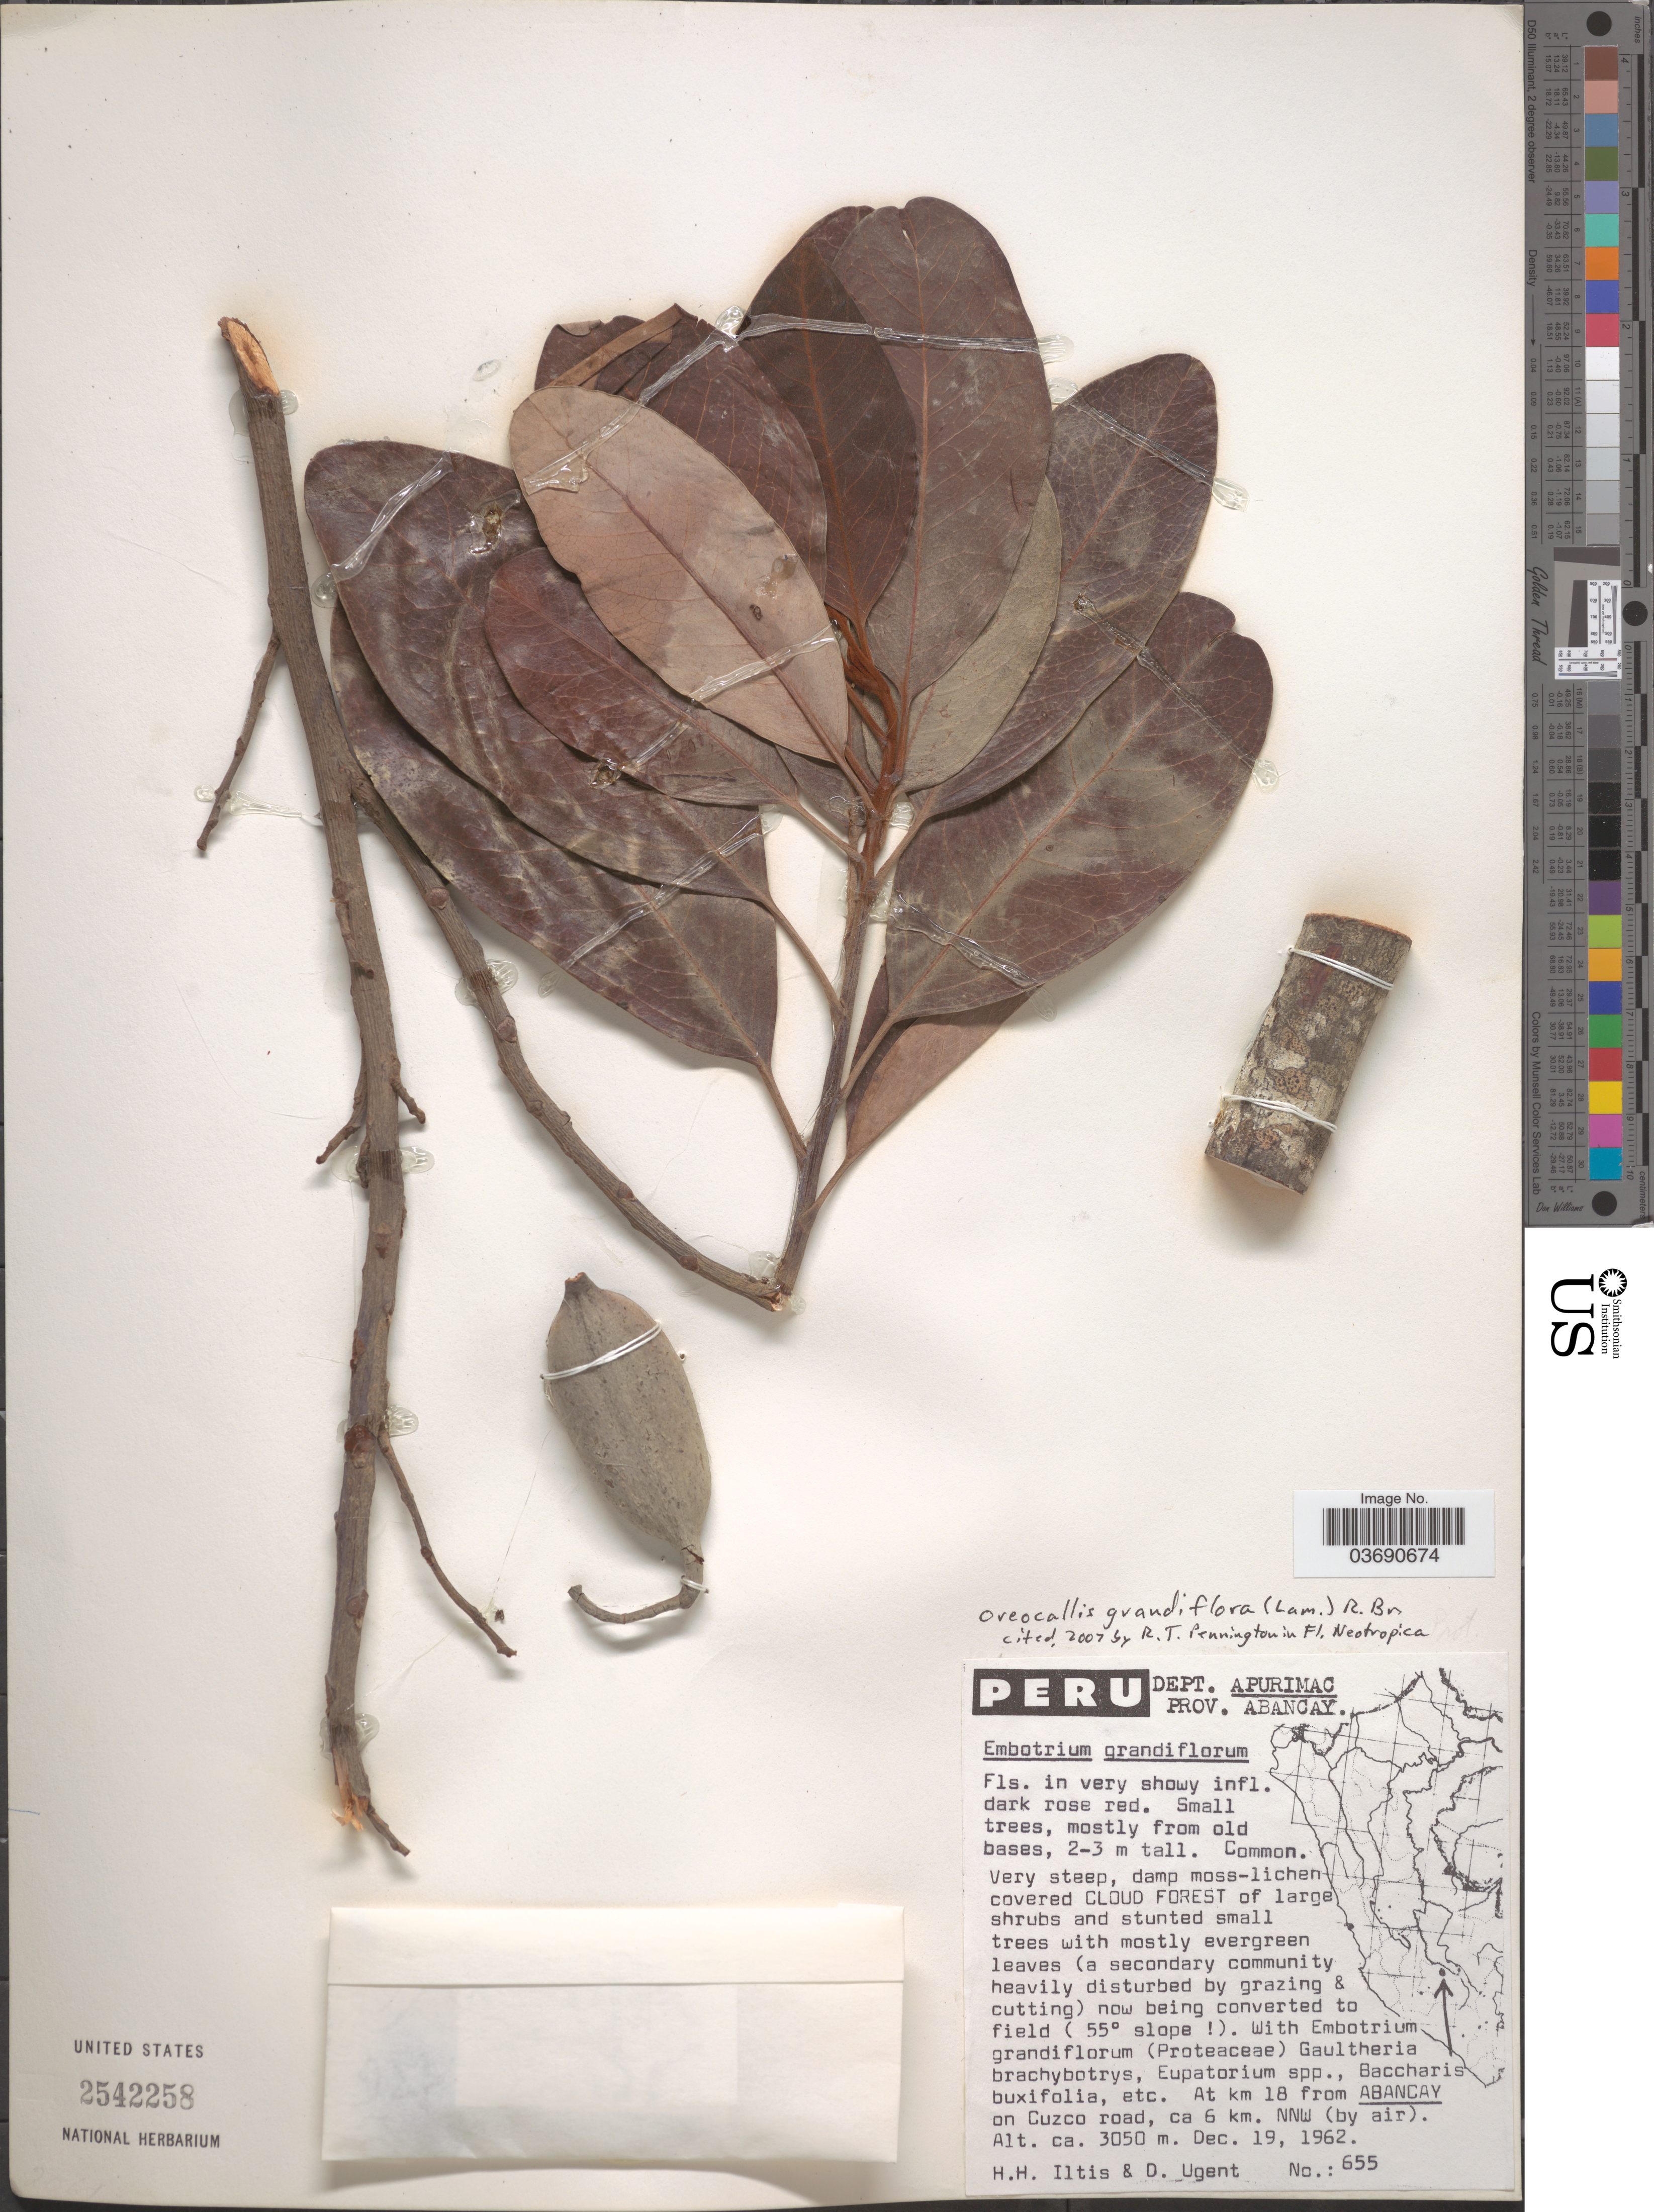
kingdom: Plantae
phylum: Tracheophyta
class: Magnoliopsida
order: Proteales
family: Proteaceae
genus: Oreocallis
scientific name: Oreocallis grandiflora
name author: (Lam.) R. Br.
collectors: H. H. Iltis & D. Ugent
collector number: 655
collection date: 1962-12-19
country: Peru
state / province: Apurímac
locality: Dept. Apurimac, Prov. Abancay. At km 18 from Abancay on Cuzco road, ca 6 km. NNW (by air).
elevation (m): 3050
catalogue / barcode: US 2542258